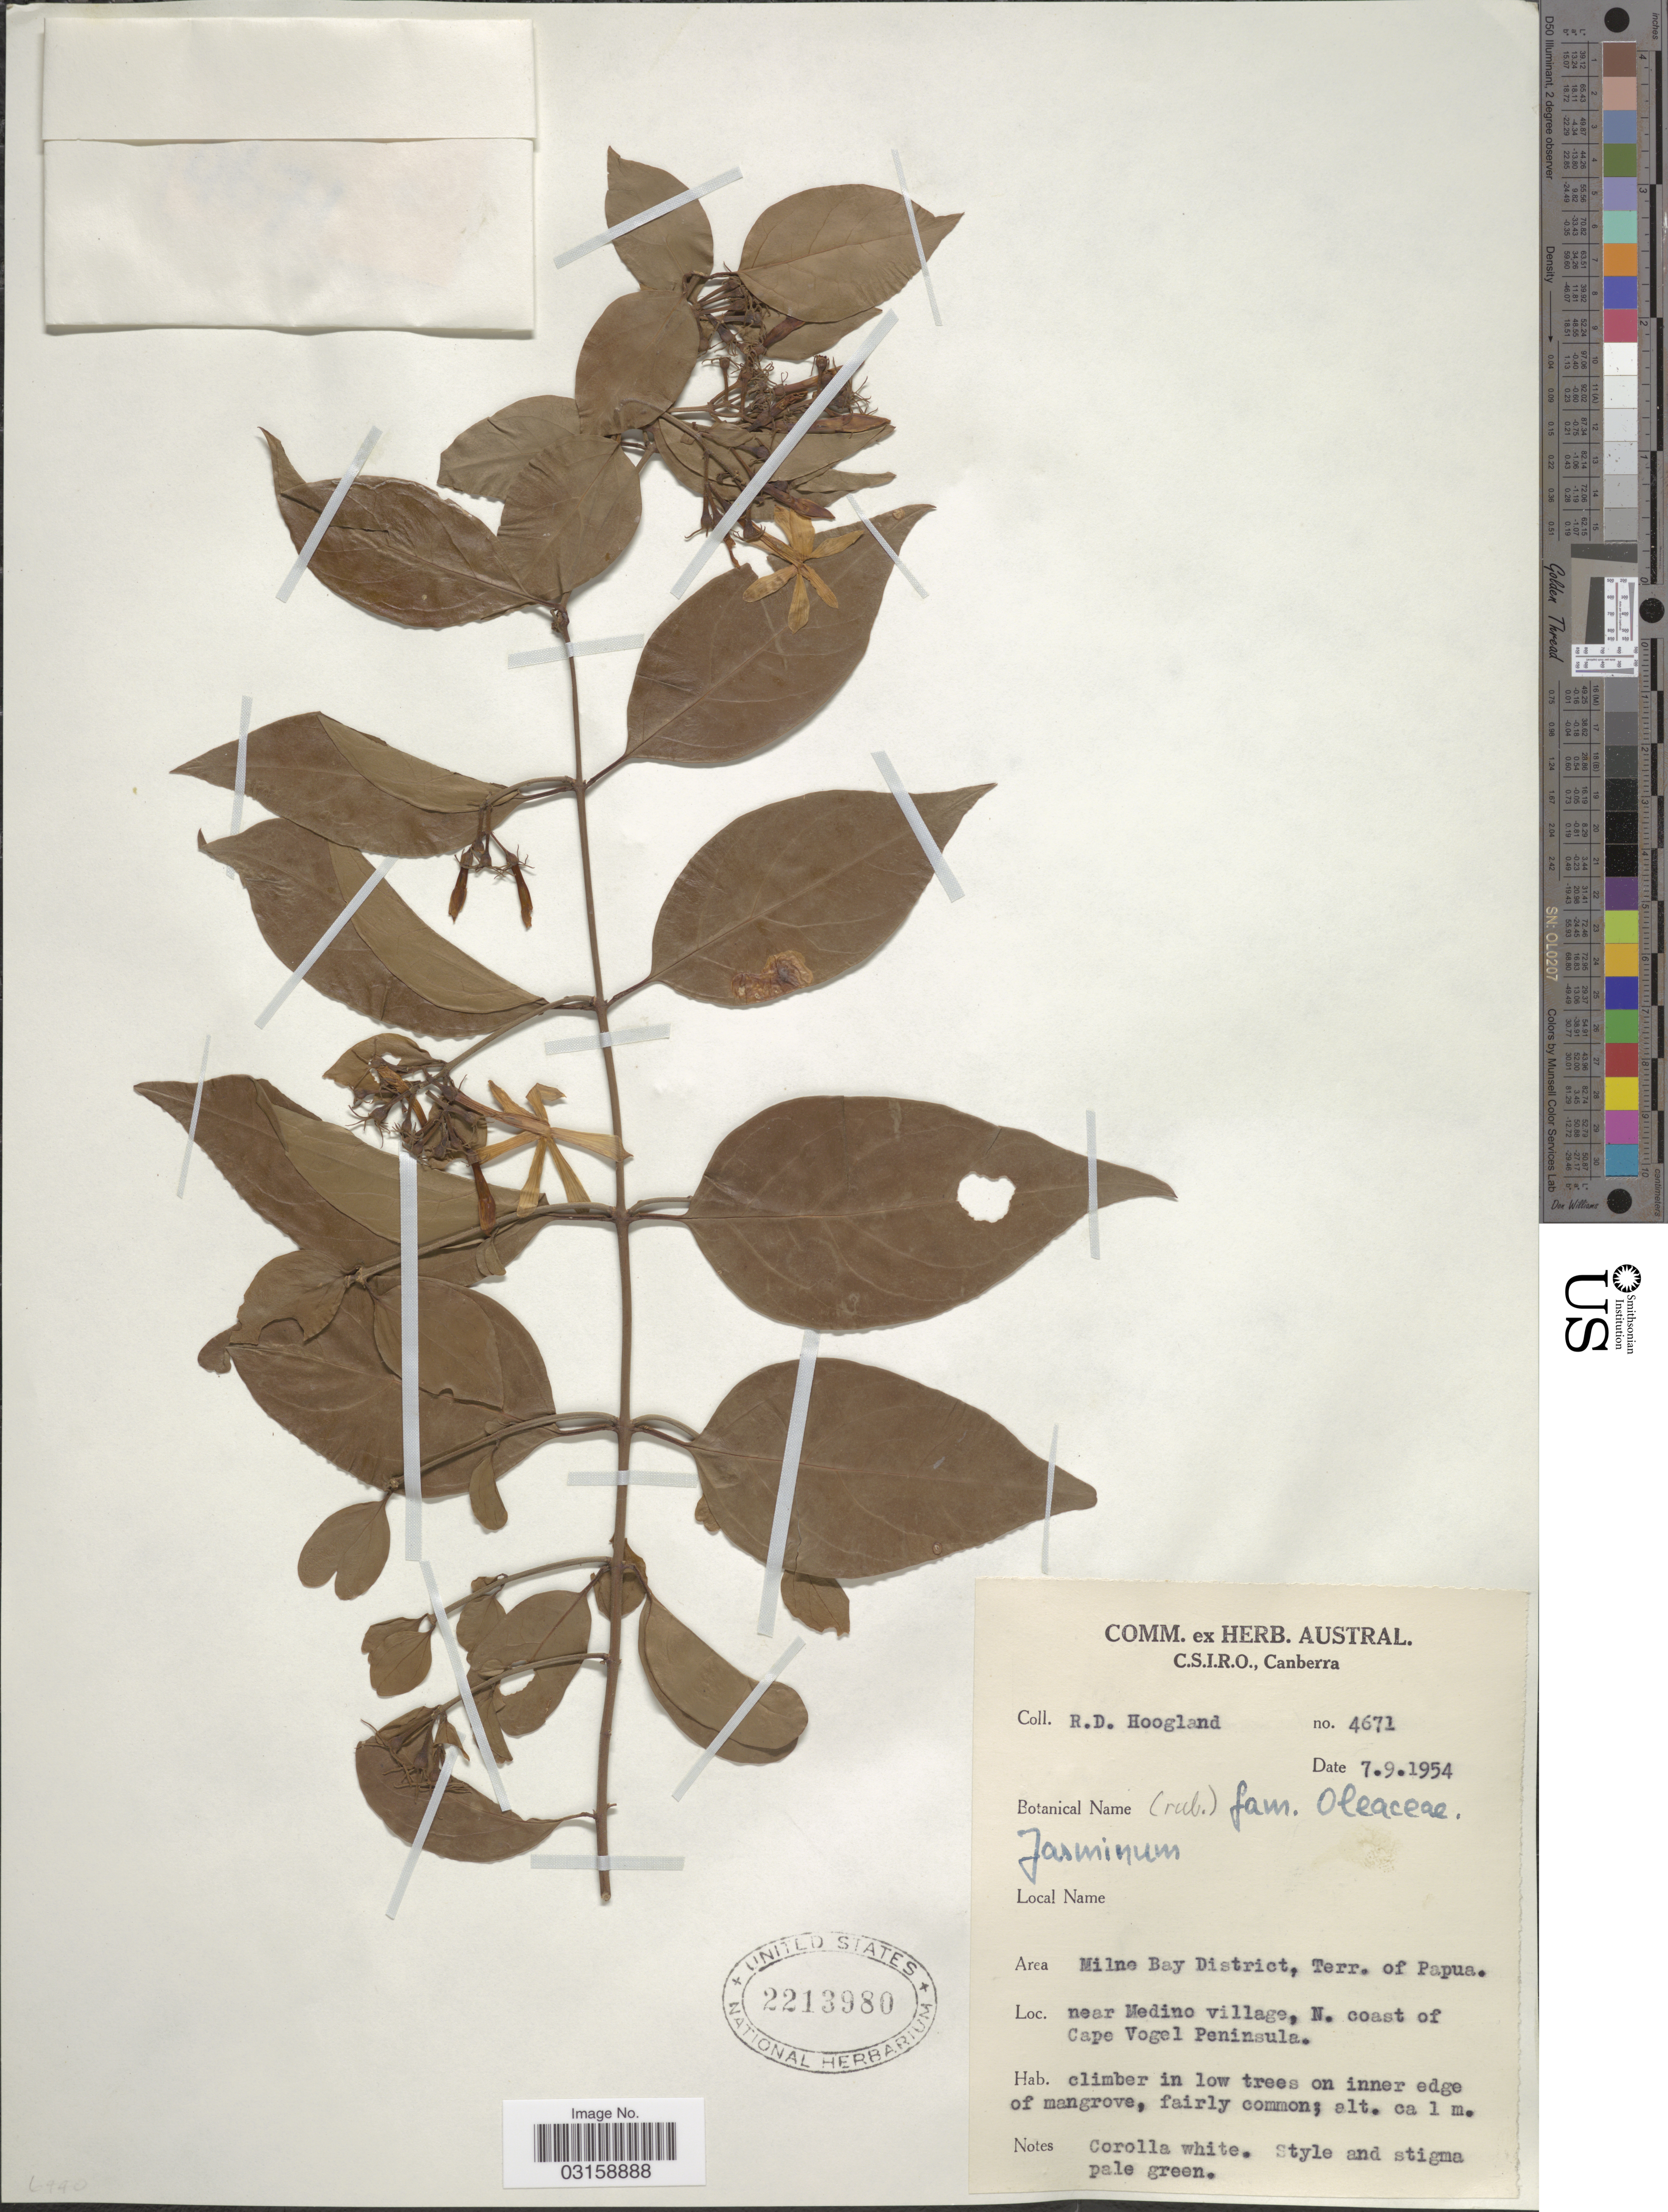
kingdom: Plantae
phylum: Tracheophyta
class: Magnoliopsida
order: Lamiales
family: Oleaceae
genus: Jasminum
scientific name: Jasminum sp.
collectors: R. D. Hoogland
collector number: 4671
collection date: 1954-09-07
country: Papua New Guinea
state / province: Milne Bay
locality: Terr. of Papua. Near Medino village, N. coast of Cape Vogel Peninsula.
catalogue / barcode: US 2213980